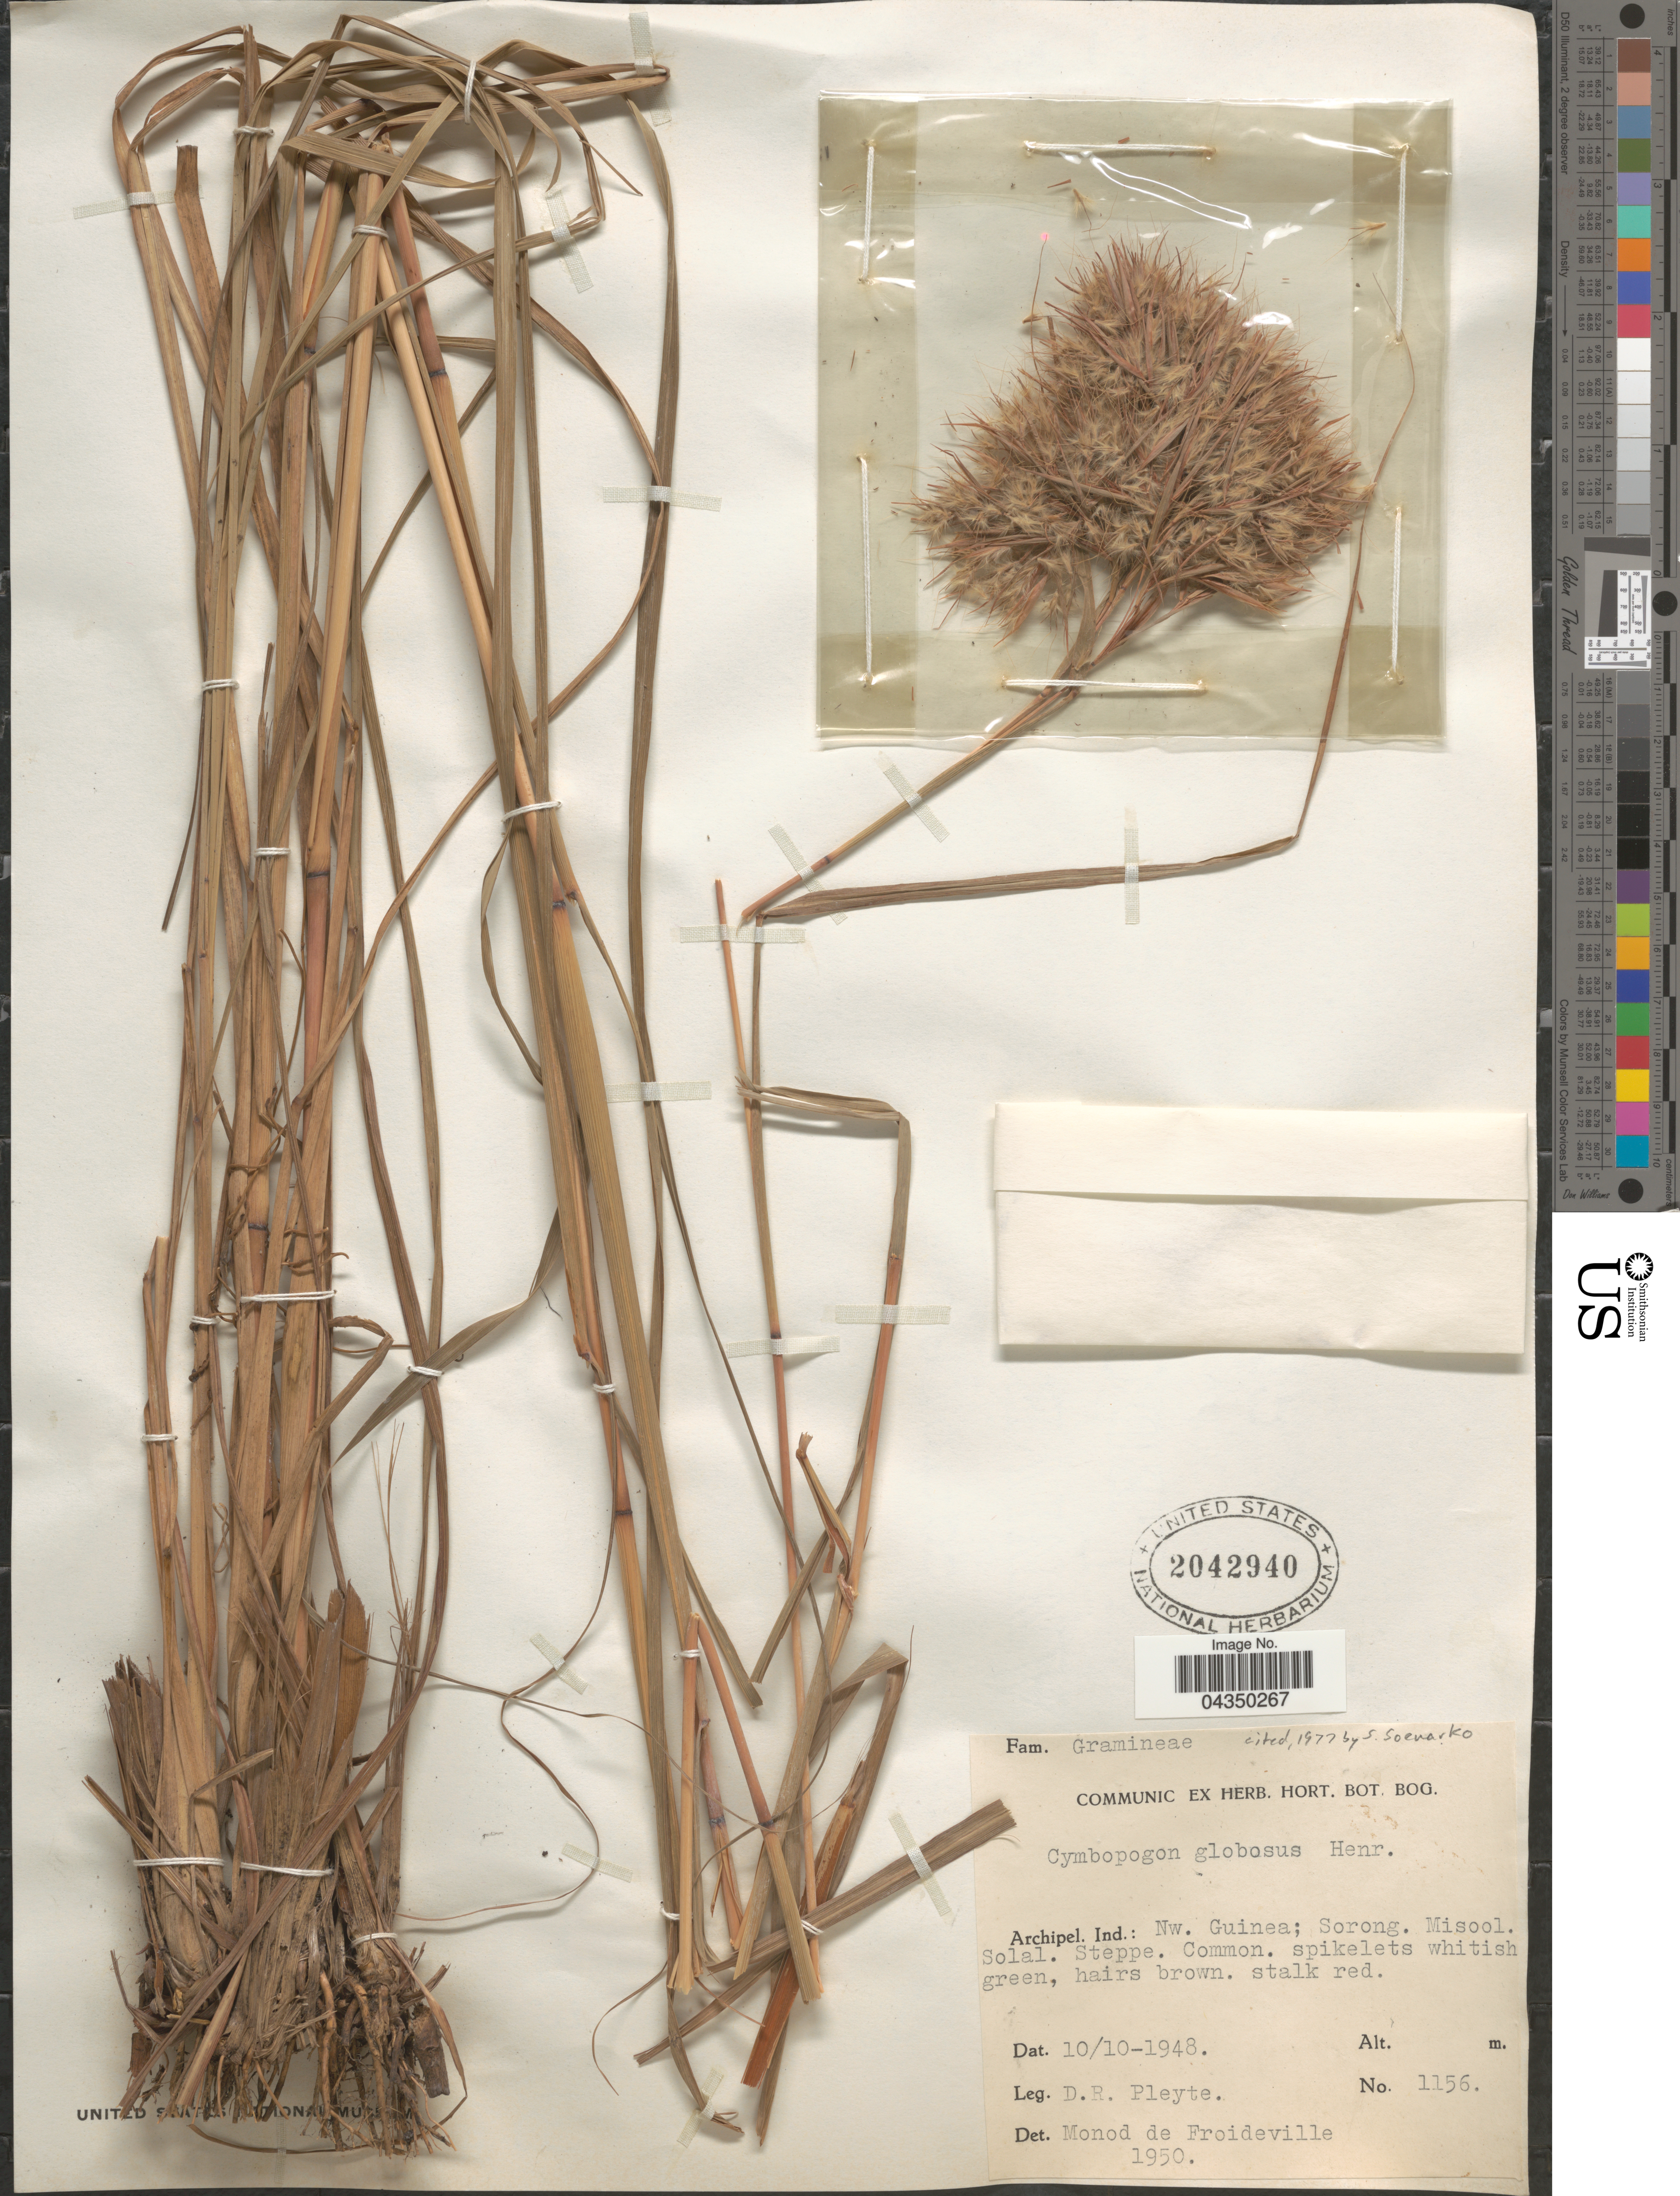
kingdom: Plantae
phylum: Tracheophyta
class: Liliopsida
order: Poales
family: Poaceae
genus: Cymbopogon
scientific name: Cymbopogon globosus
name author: Henr.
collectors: D. Pleyte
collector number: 1156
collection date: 1948-10-10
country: Indonesia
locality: Archipel. Ind.: Nw. Guinea; Sorong. Misool. Solal.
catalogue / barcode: US 2042940